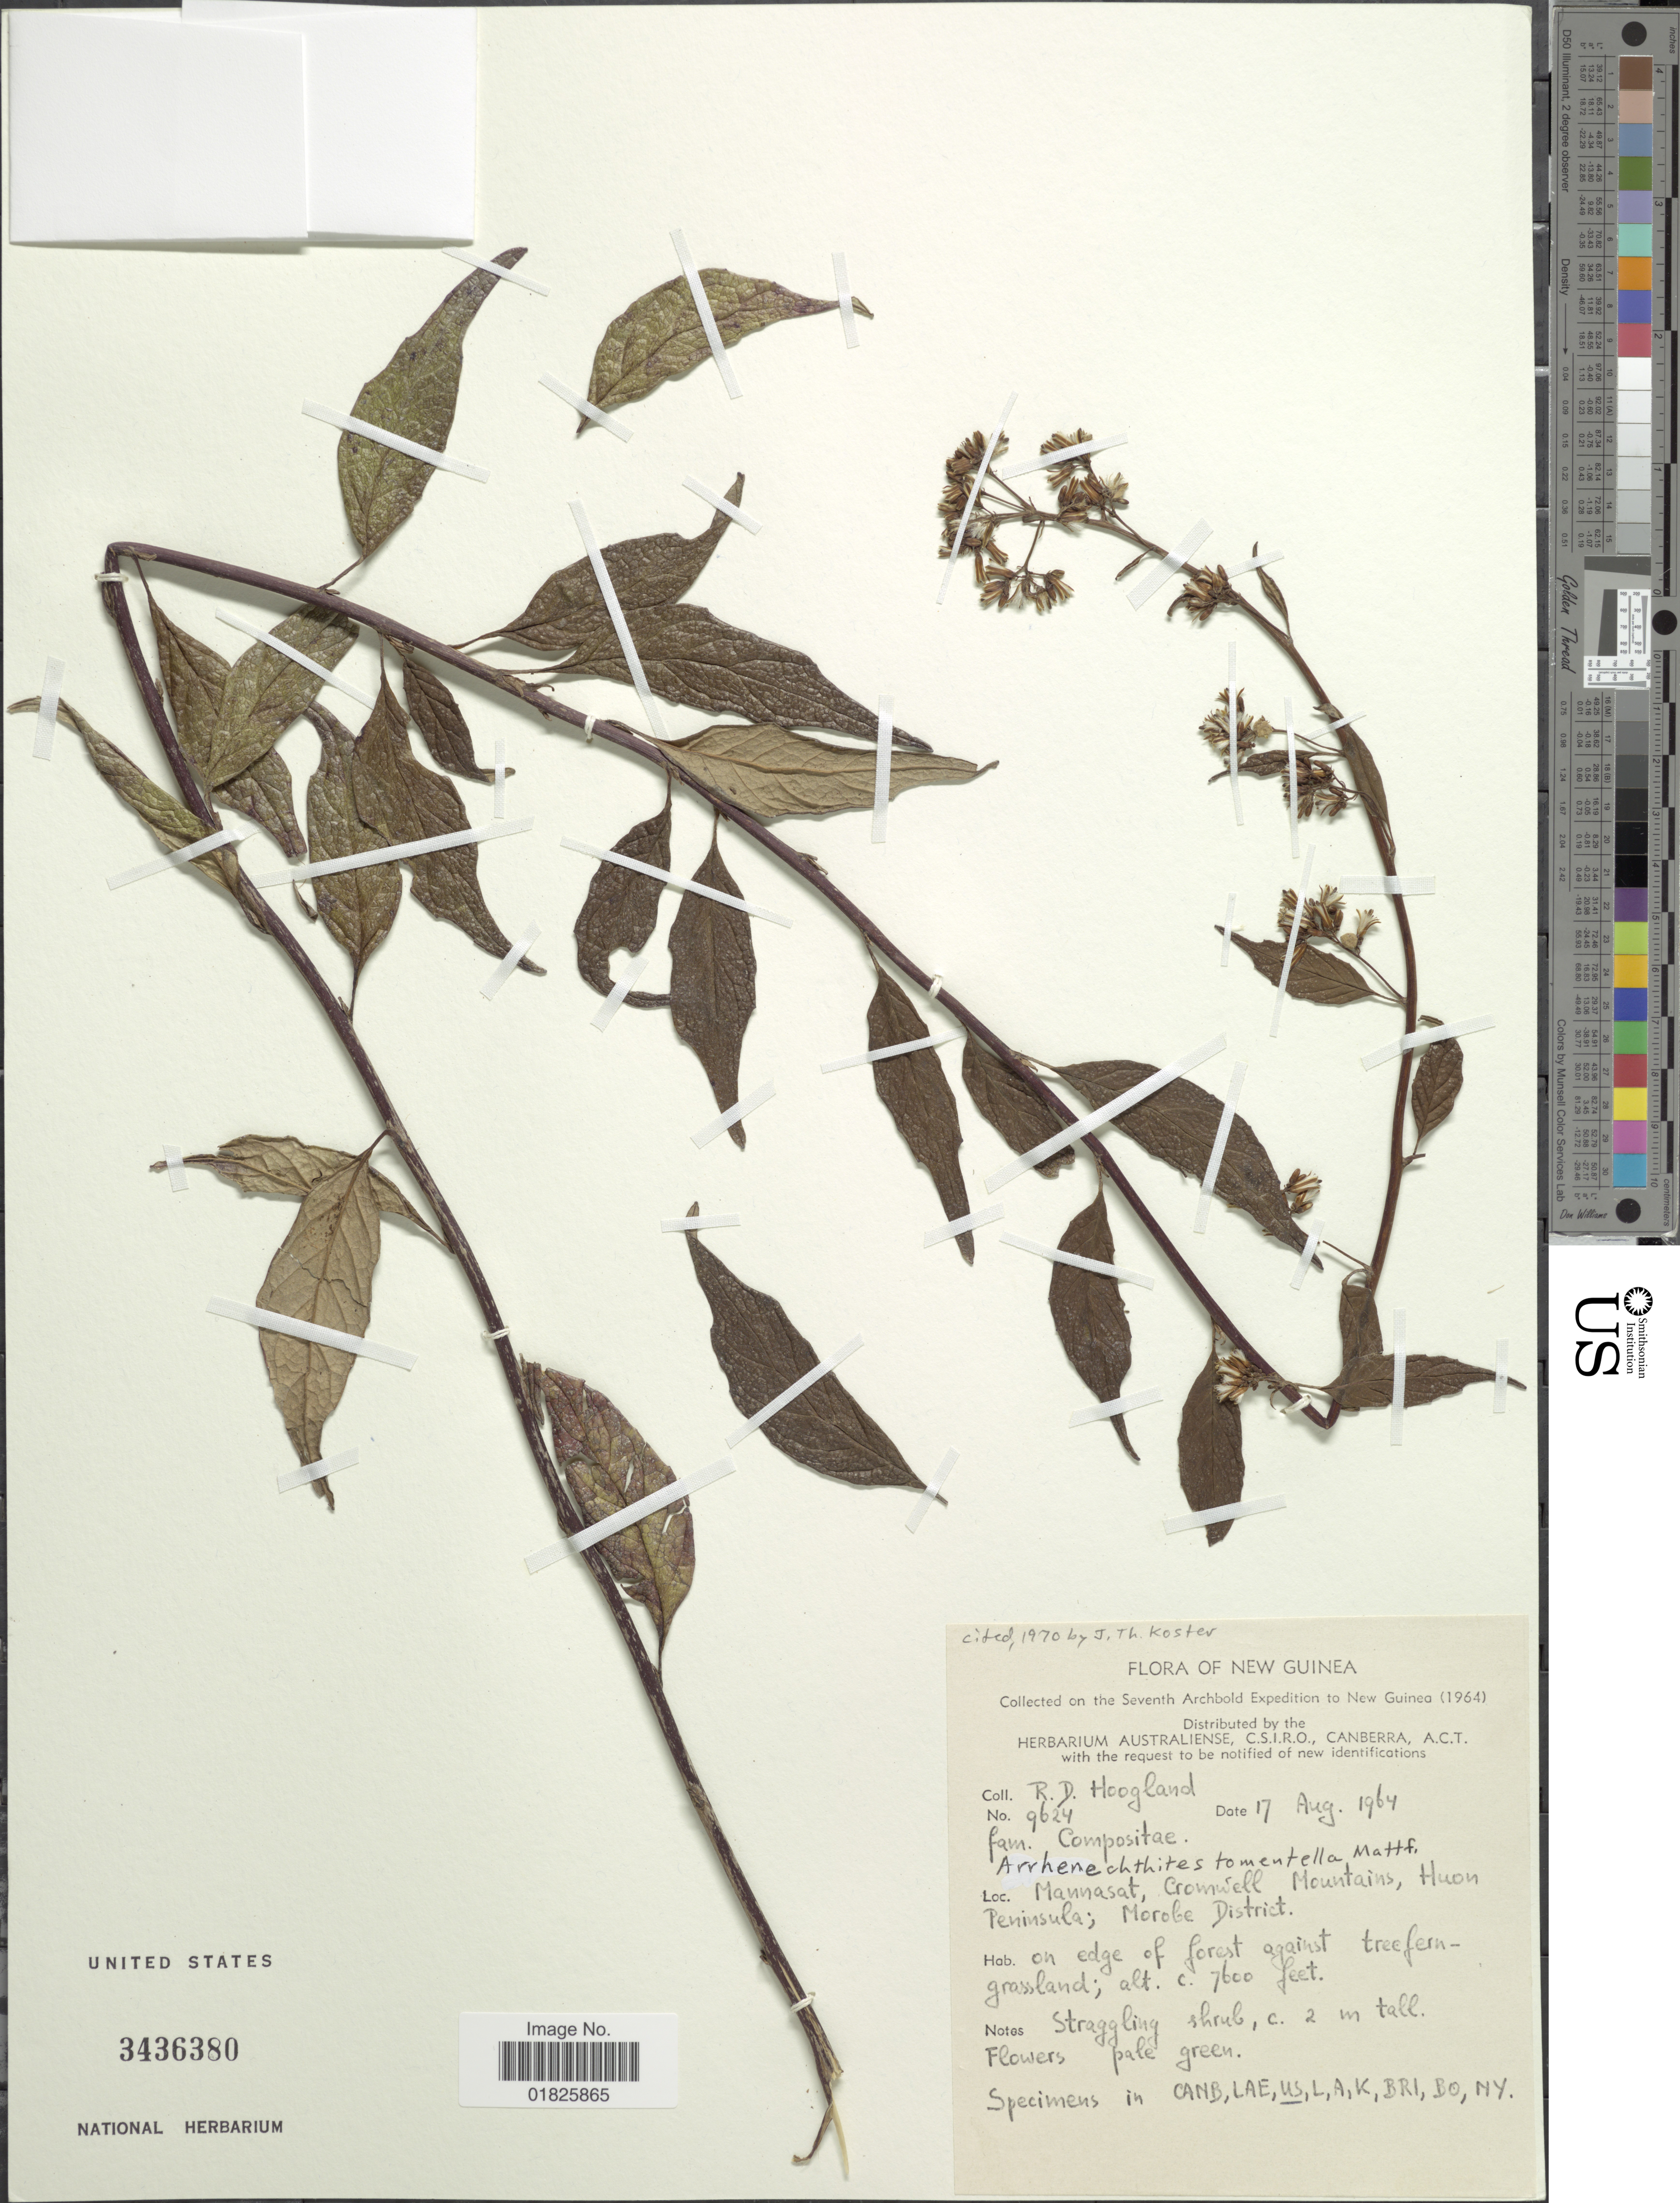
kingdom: Plantae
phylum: Tracheophyta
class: Magnoliopsida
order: Asterales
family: Asteraceae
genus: Arrhenechthites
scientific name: Arrhenechthites tomentella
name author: Mattf.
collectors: R. D. Hoogland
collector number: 9624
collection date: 1964-08-17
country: Papua New Guinea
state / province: Morobe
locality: New Guinea, Mannasat, Cromwell Mountains, Huon Peninsula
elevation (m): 2316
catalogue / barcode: US 3436380